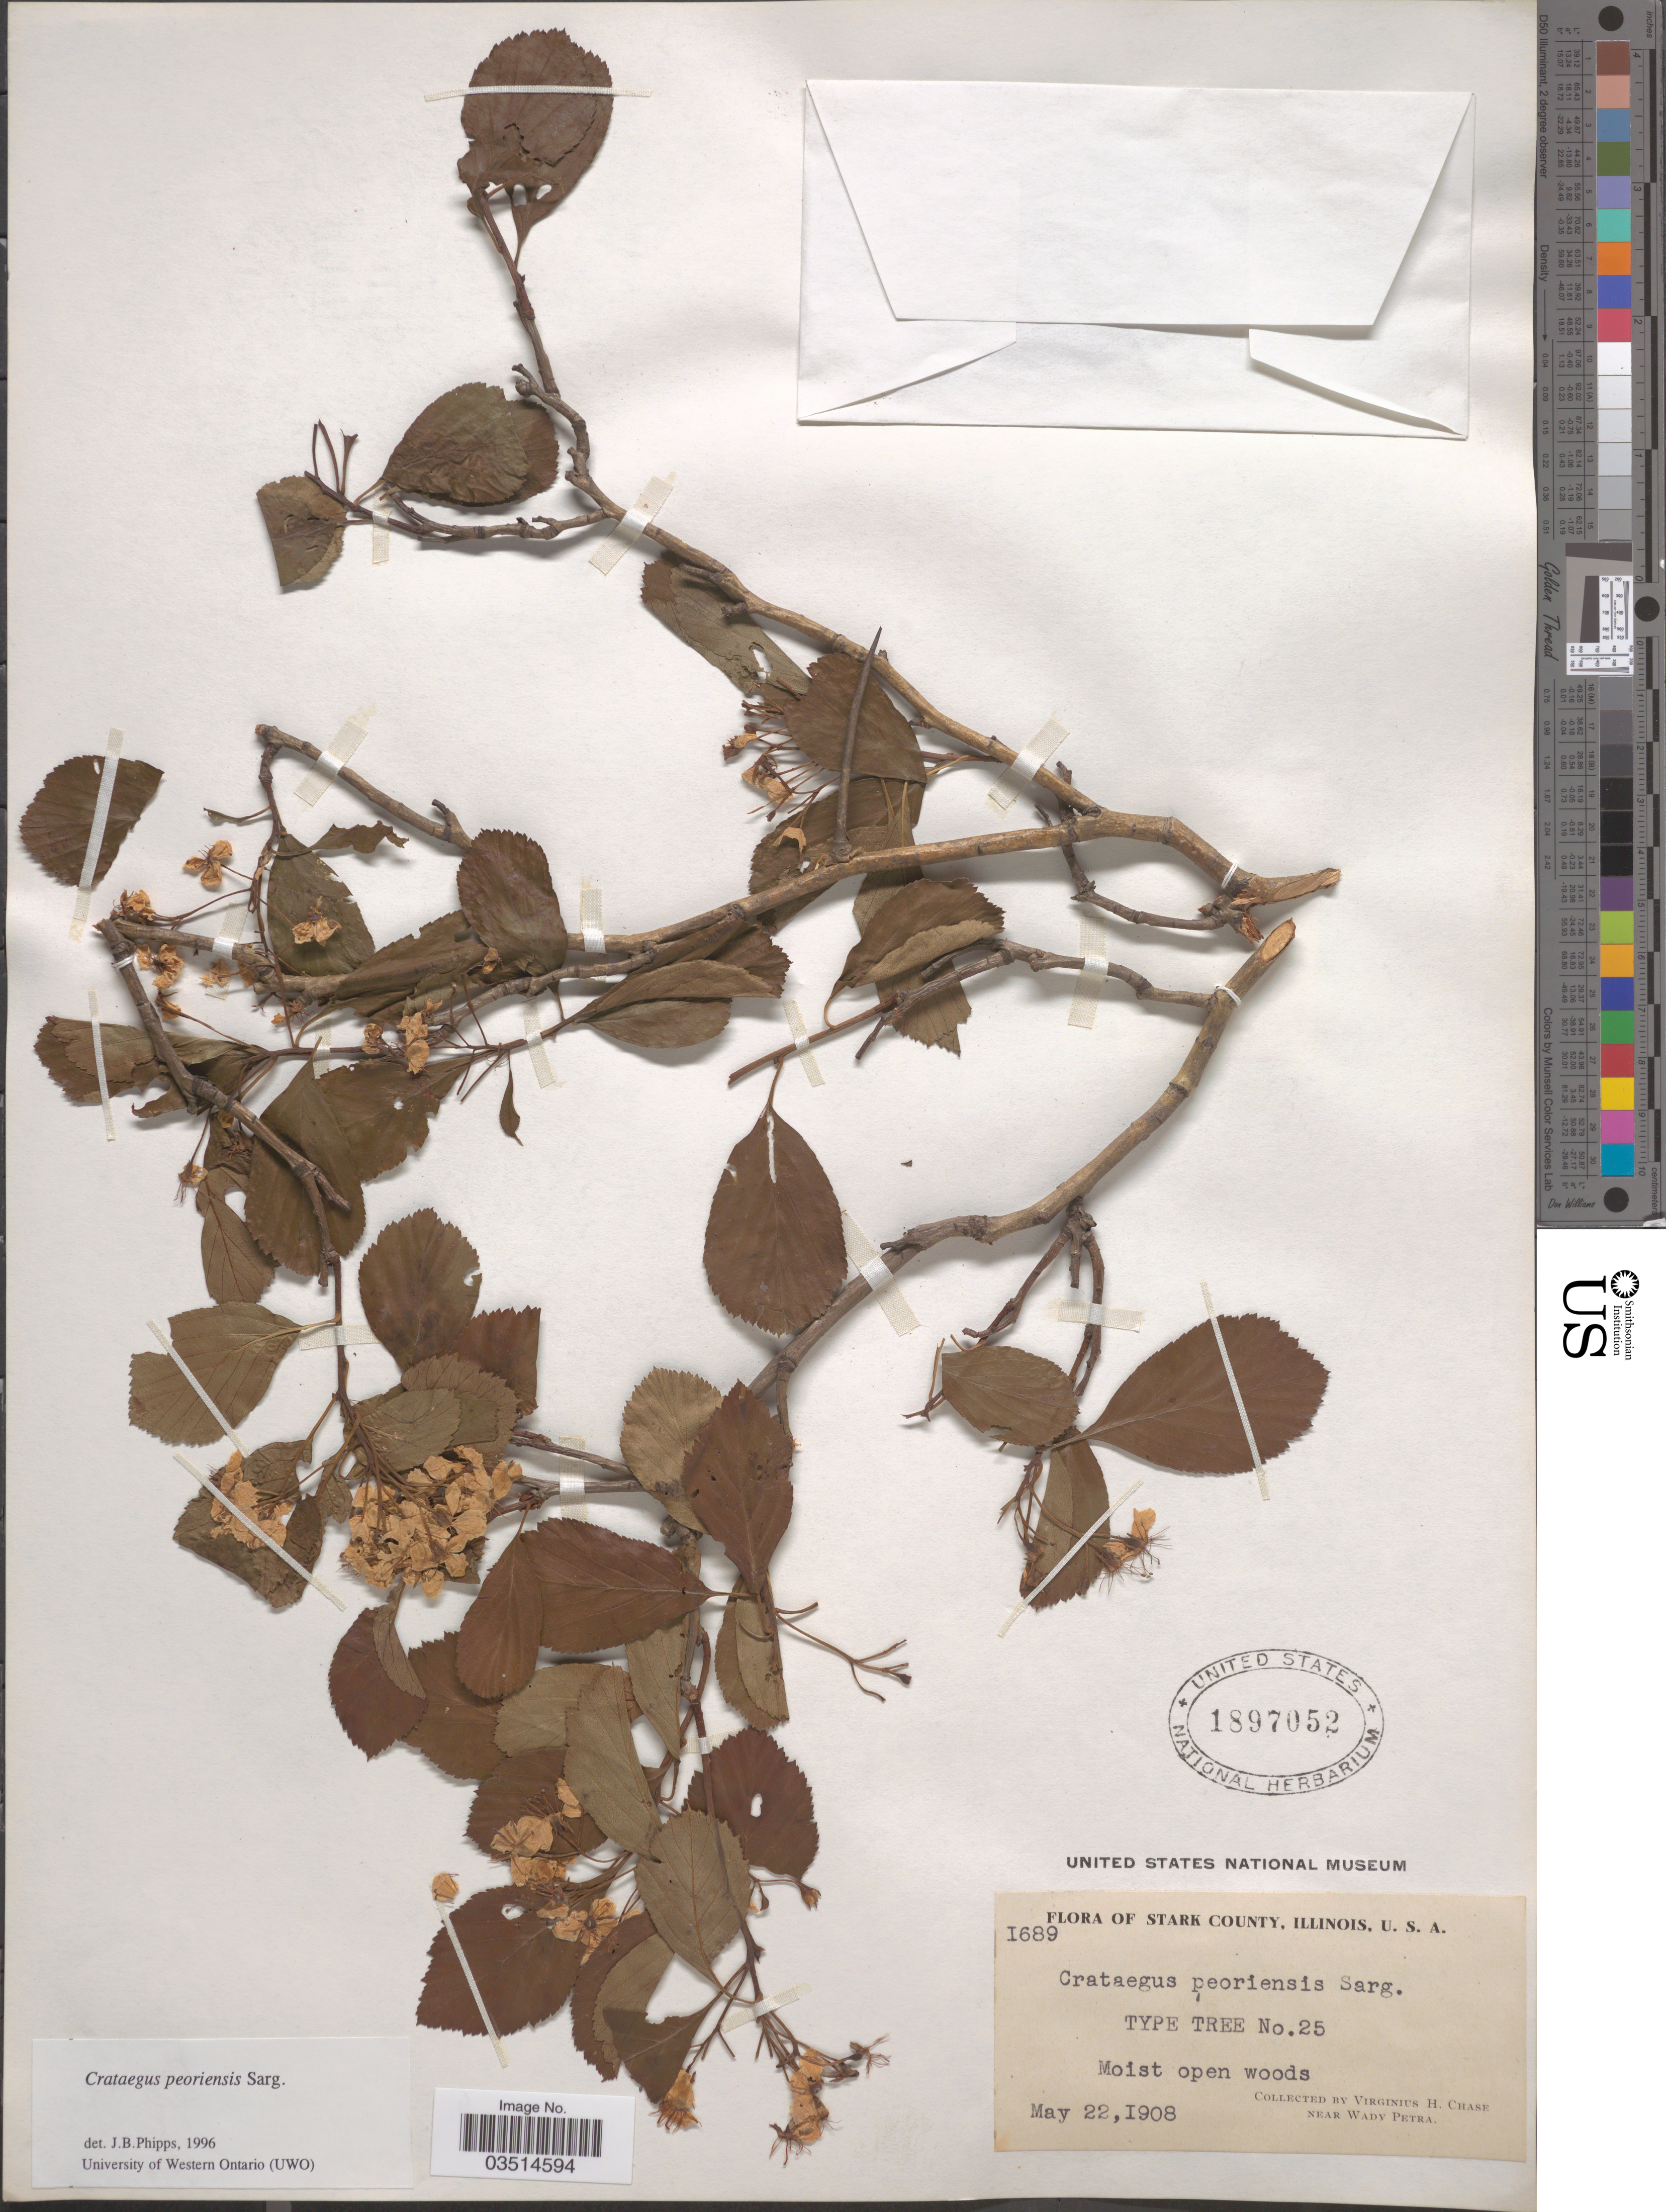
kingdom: Plantae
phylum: Tracheophyta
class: Magnoliopsida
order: Rosales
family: Rosaceae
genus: Crataegus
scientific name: Crataegus x disperma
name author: Ashe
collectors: V. H. Chase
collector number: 1689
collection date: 1908-05-22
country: United States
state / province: Illinois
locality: Stark County. Near Wady Petra.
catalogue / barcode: US 1897052